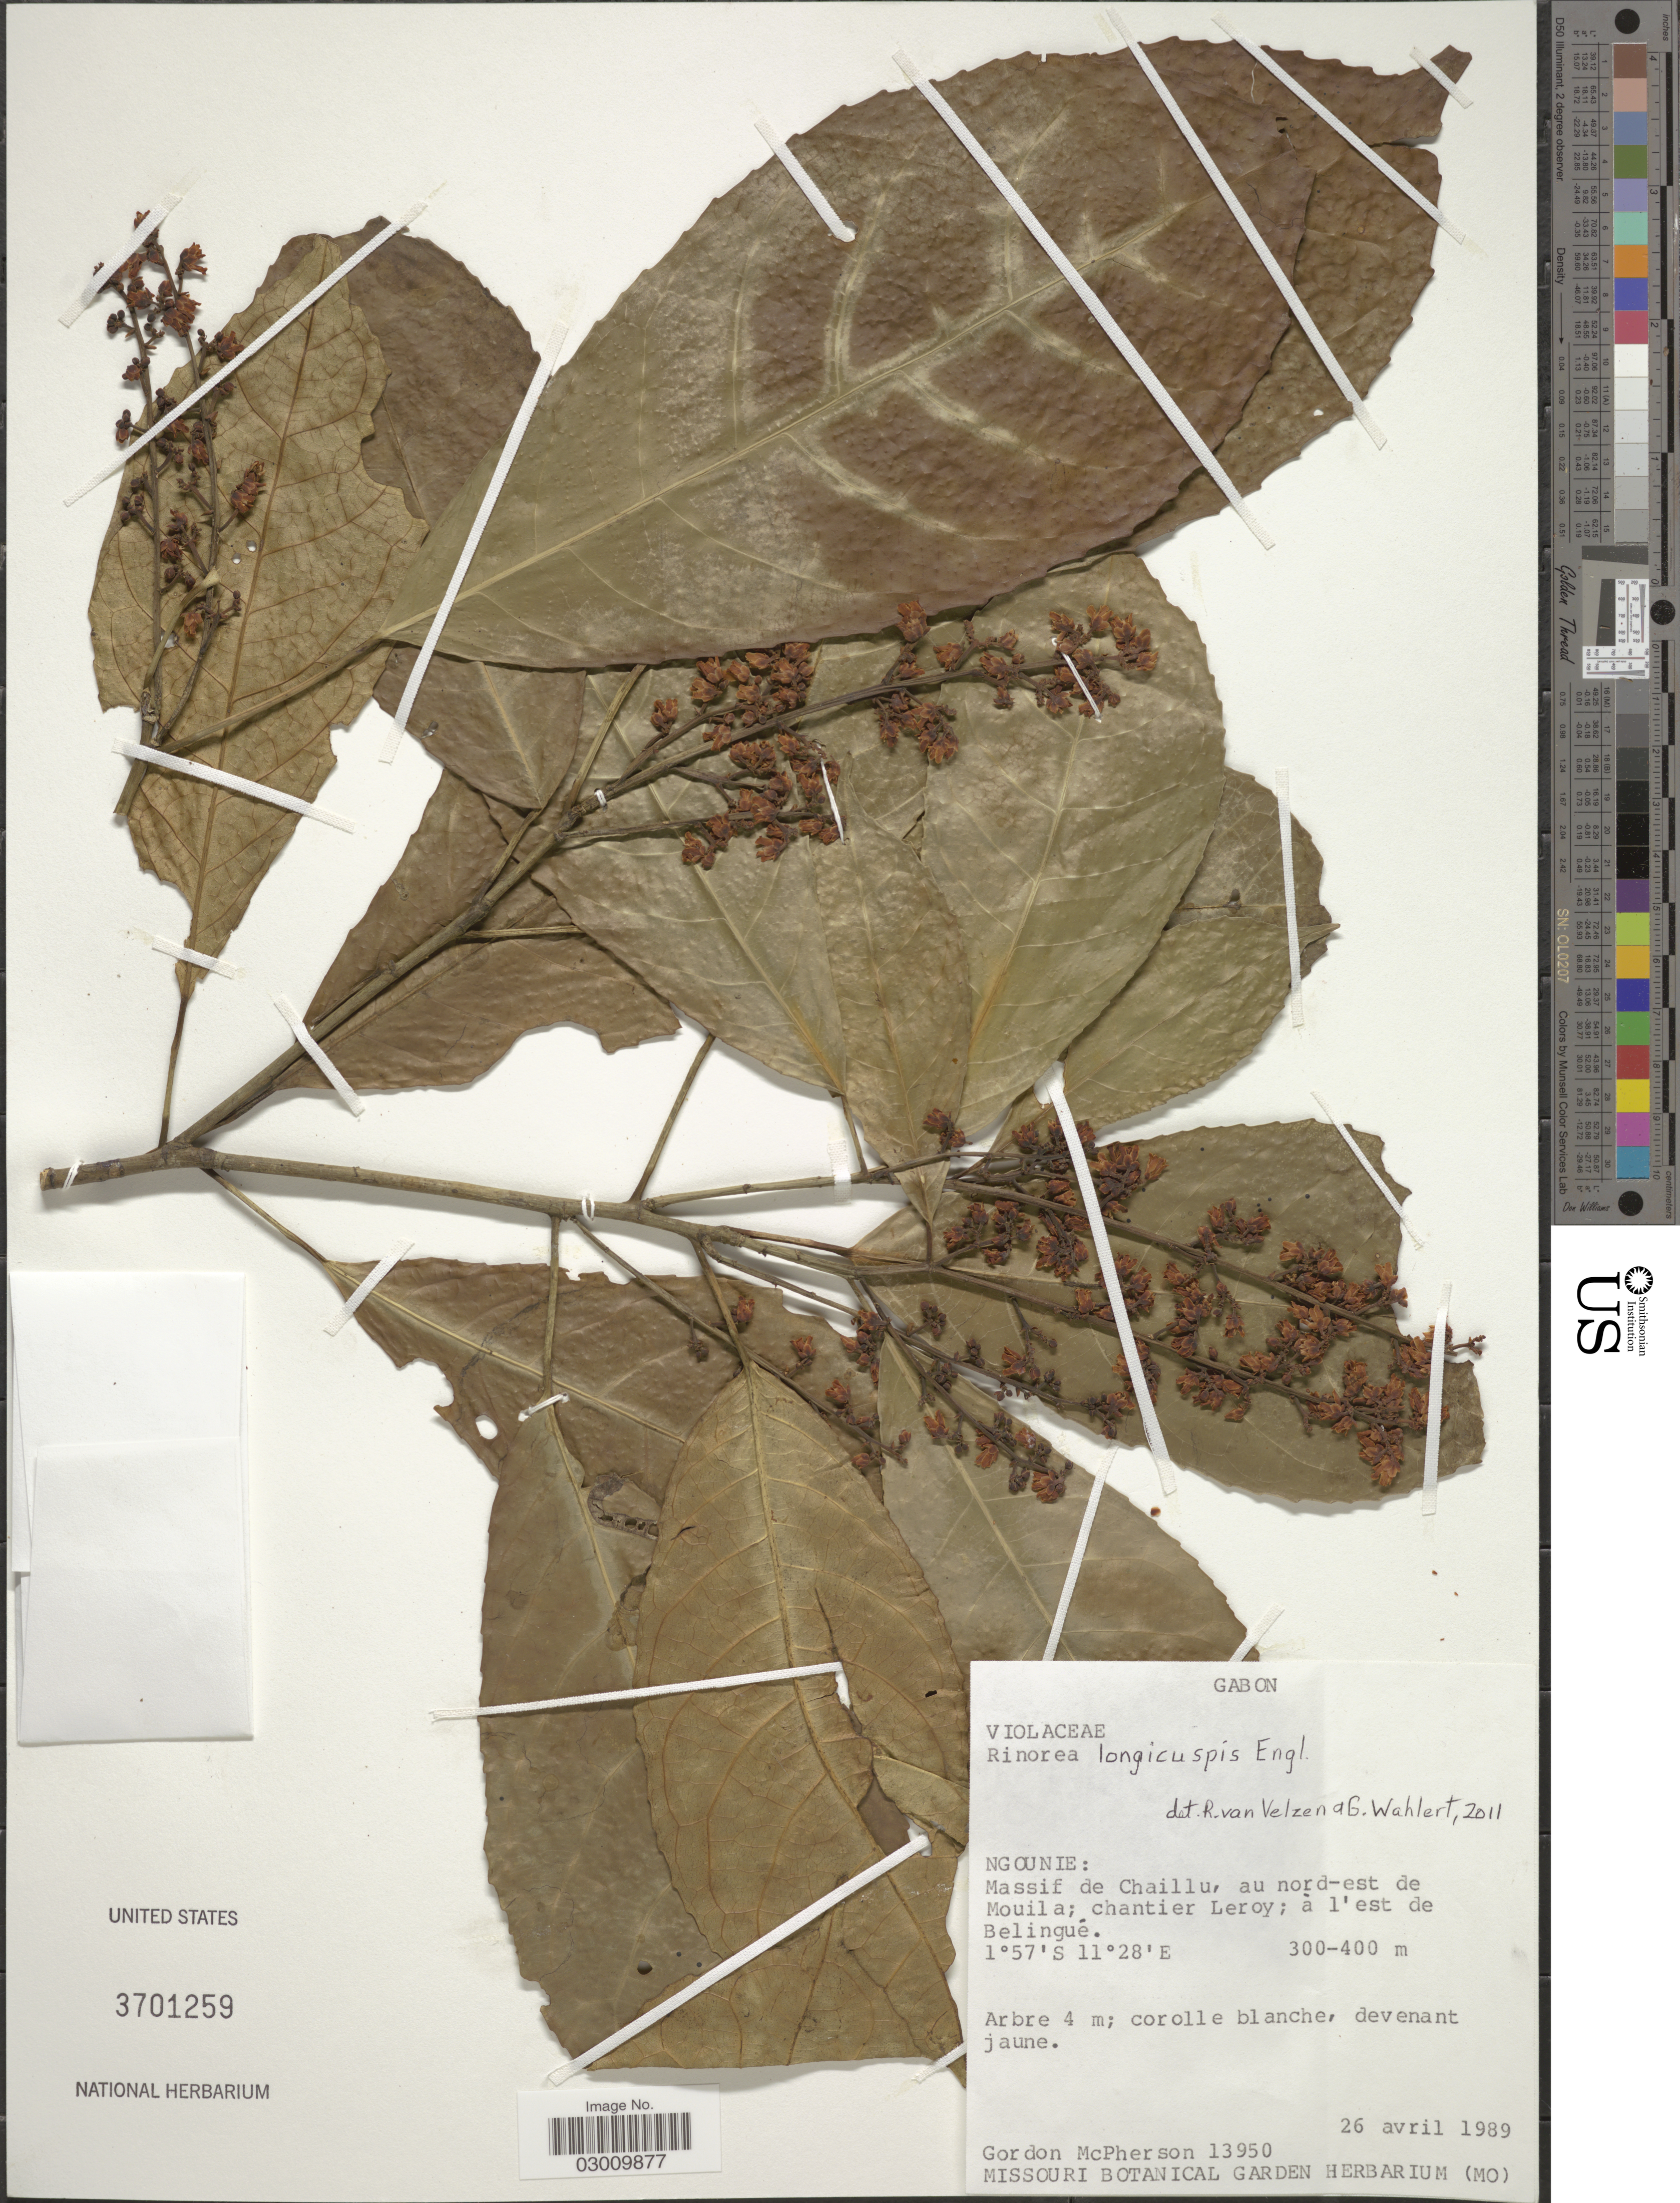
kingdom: Plantae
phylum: Tracheophyta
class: Magnoliopsida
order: Malpighiales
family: Violaceae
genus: Rinorea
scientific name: Rinorea longicuspis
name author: Engl.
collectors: G. McPherson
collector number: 13950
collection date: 1989-04-26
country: Gabon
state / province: Ngounie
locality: Massif de Chaillu, au nord-est de Mouila; chantier Leroy; à l'est de Belingué.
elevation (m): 300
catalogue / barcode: US 3701259